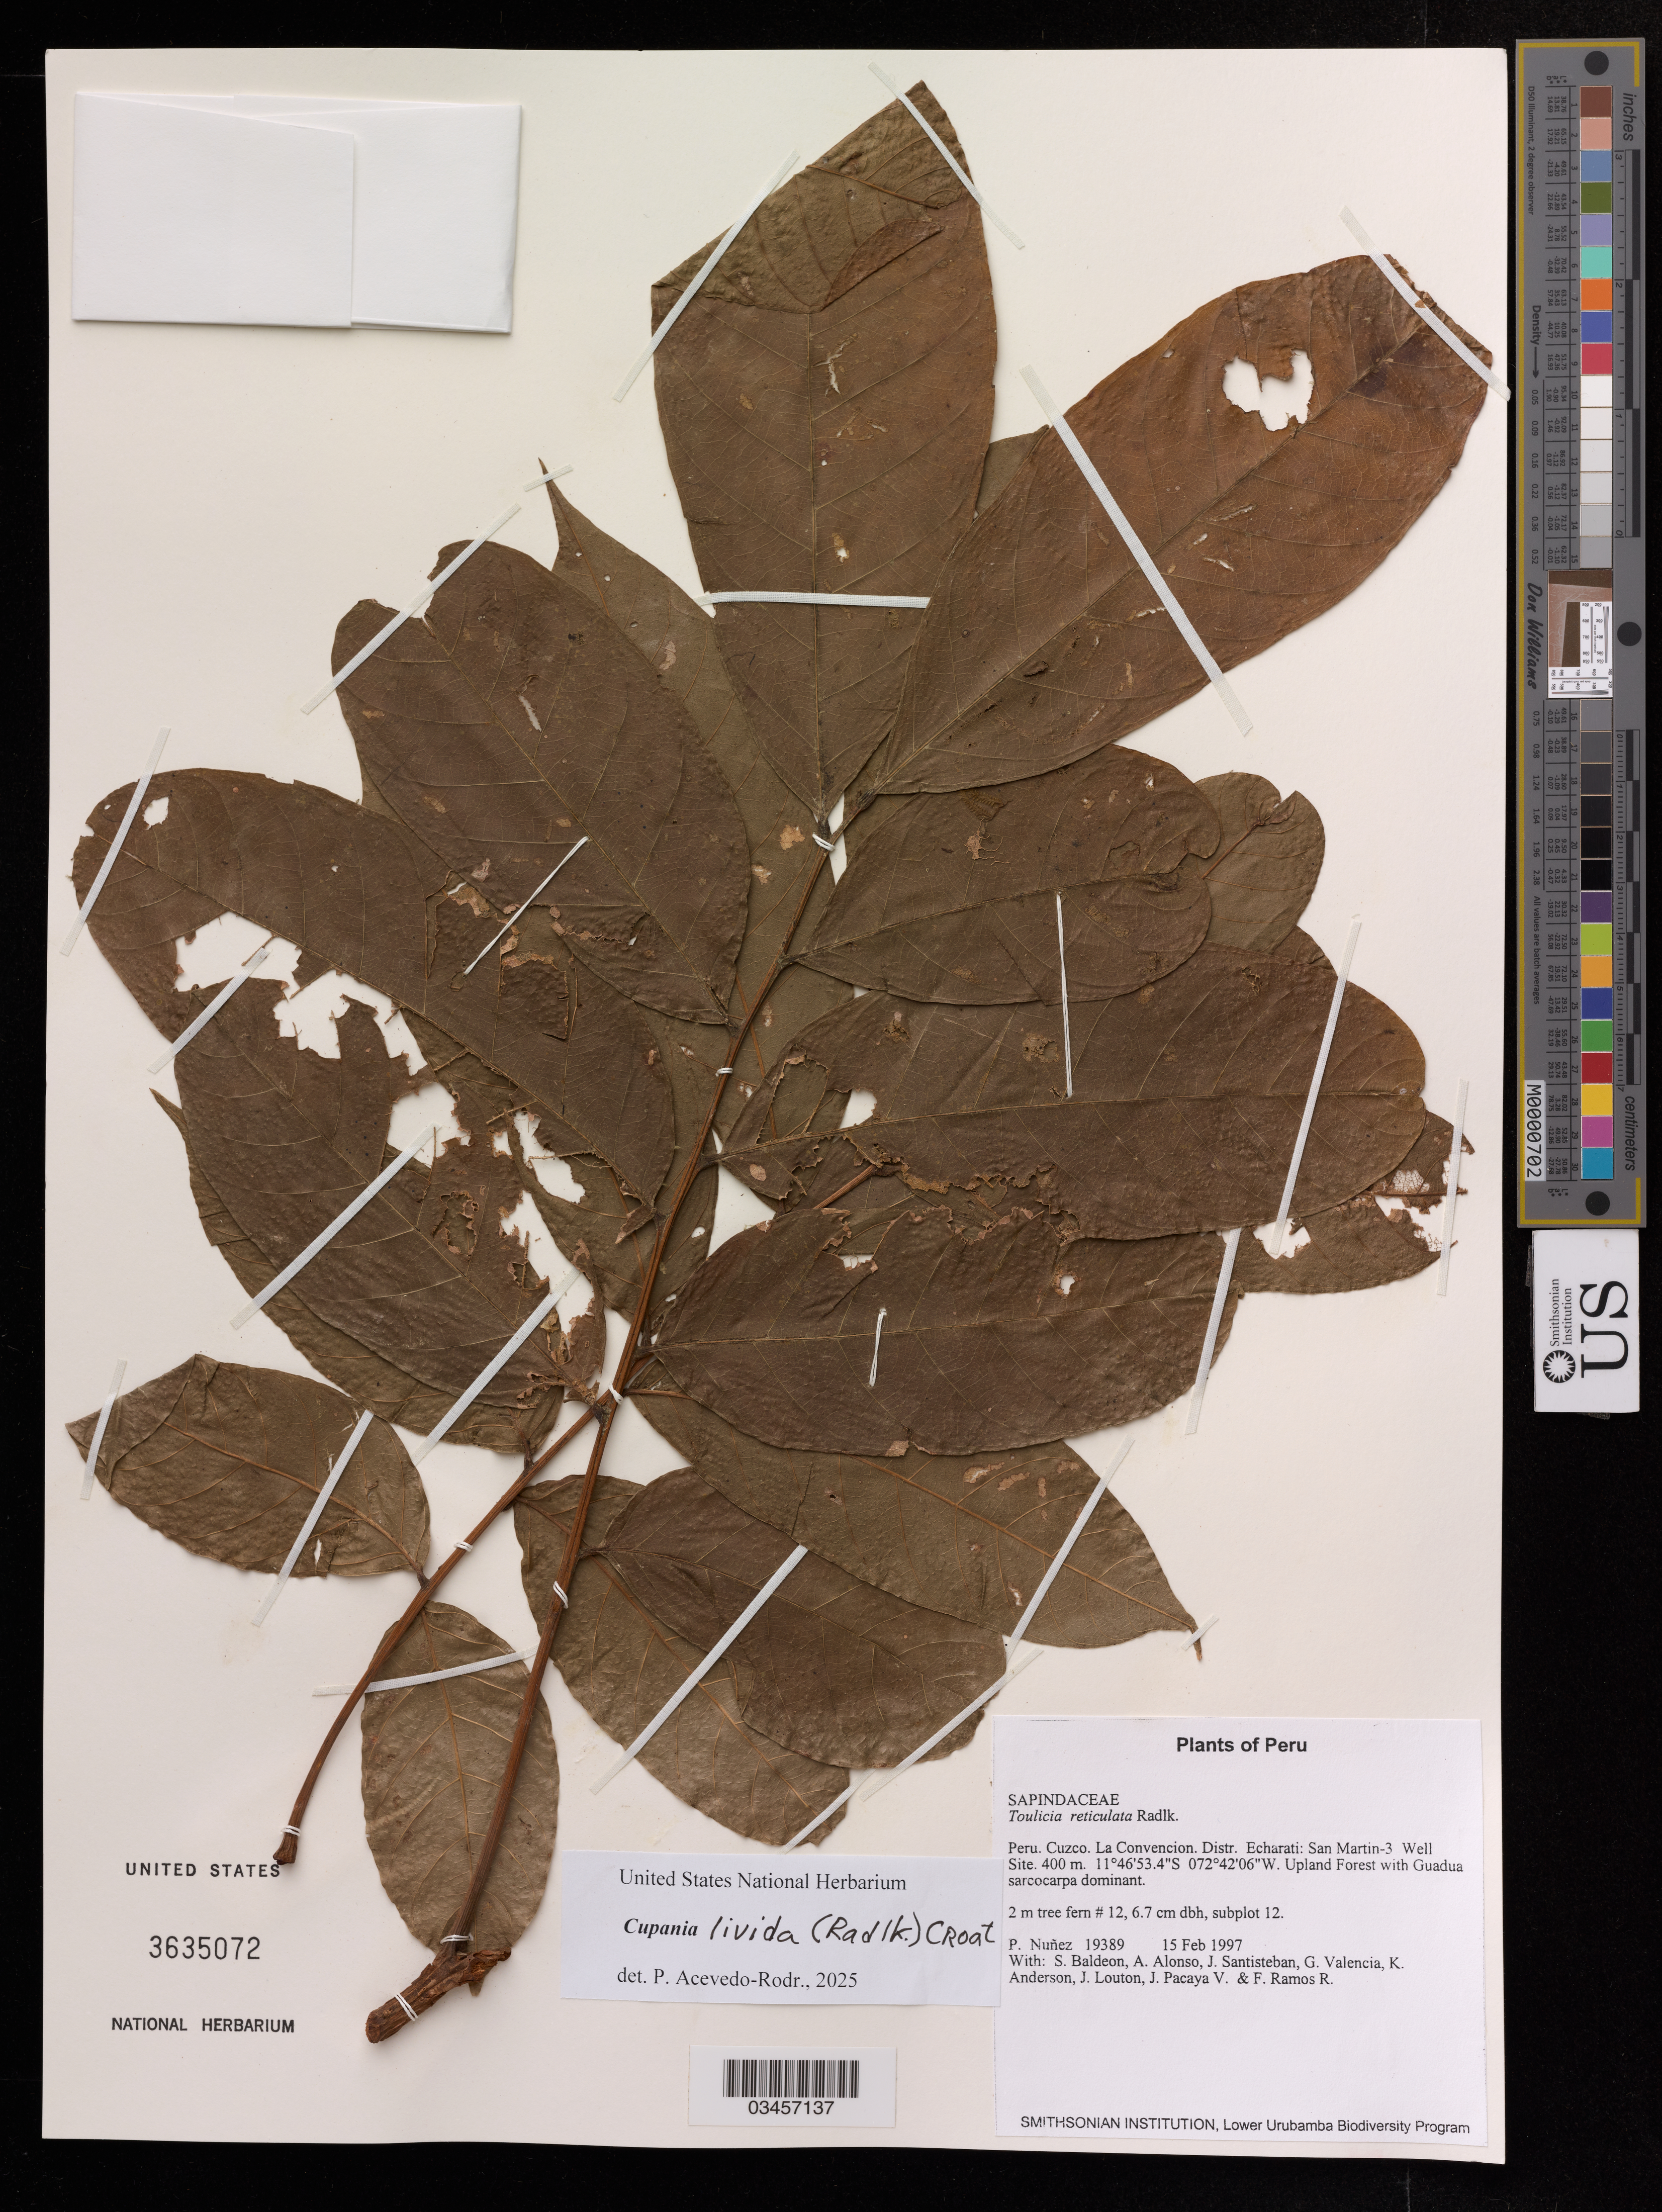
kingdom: Plantae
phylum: Tracheophyta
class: Magnoliopsida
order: Sapindales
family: Sapindaceae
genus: Cupania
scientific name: Cupania livida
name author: (Radlk.) Croat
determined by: Acevedo-Rodriguez, P., (US), Smithsonian Institution - National Museum of Natural History (UNITED STATES)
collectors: P. Núñez et al.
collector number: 19389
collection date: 1997-02-15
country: Peru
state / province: Cusco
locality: Distr. Echarati: San Martin-3 Well Site.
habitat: Upland forest with Guadua sarcocarpa dominant.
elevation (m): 400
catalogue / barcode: US 3635072